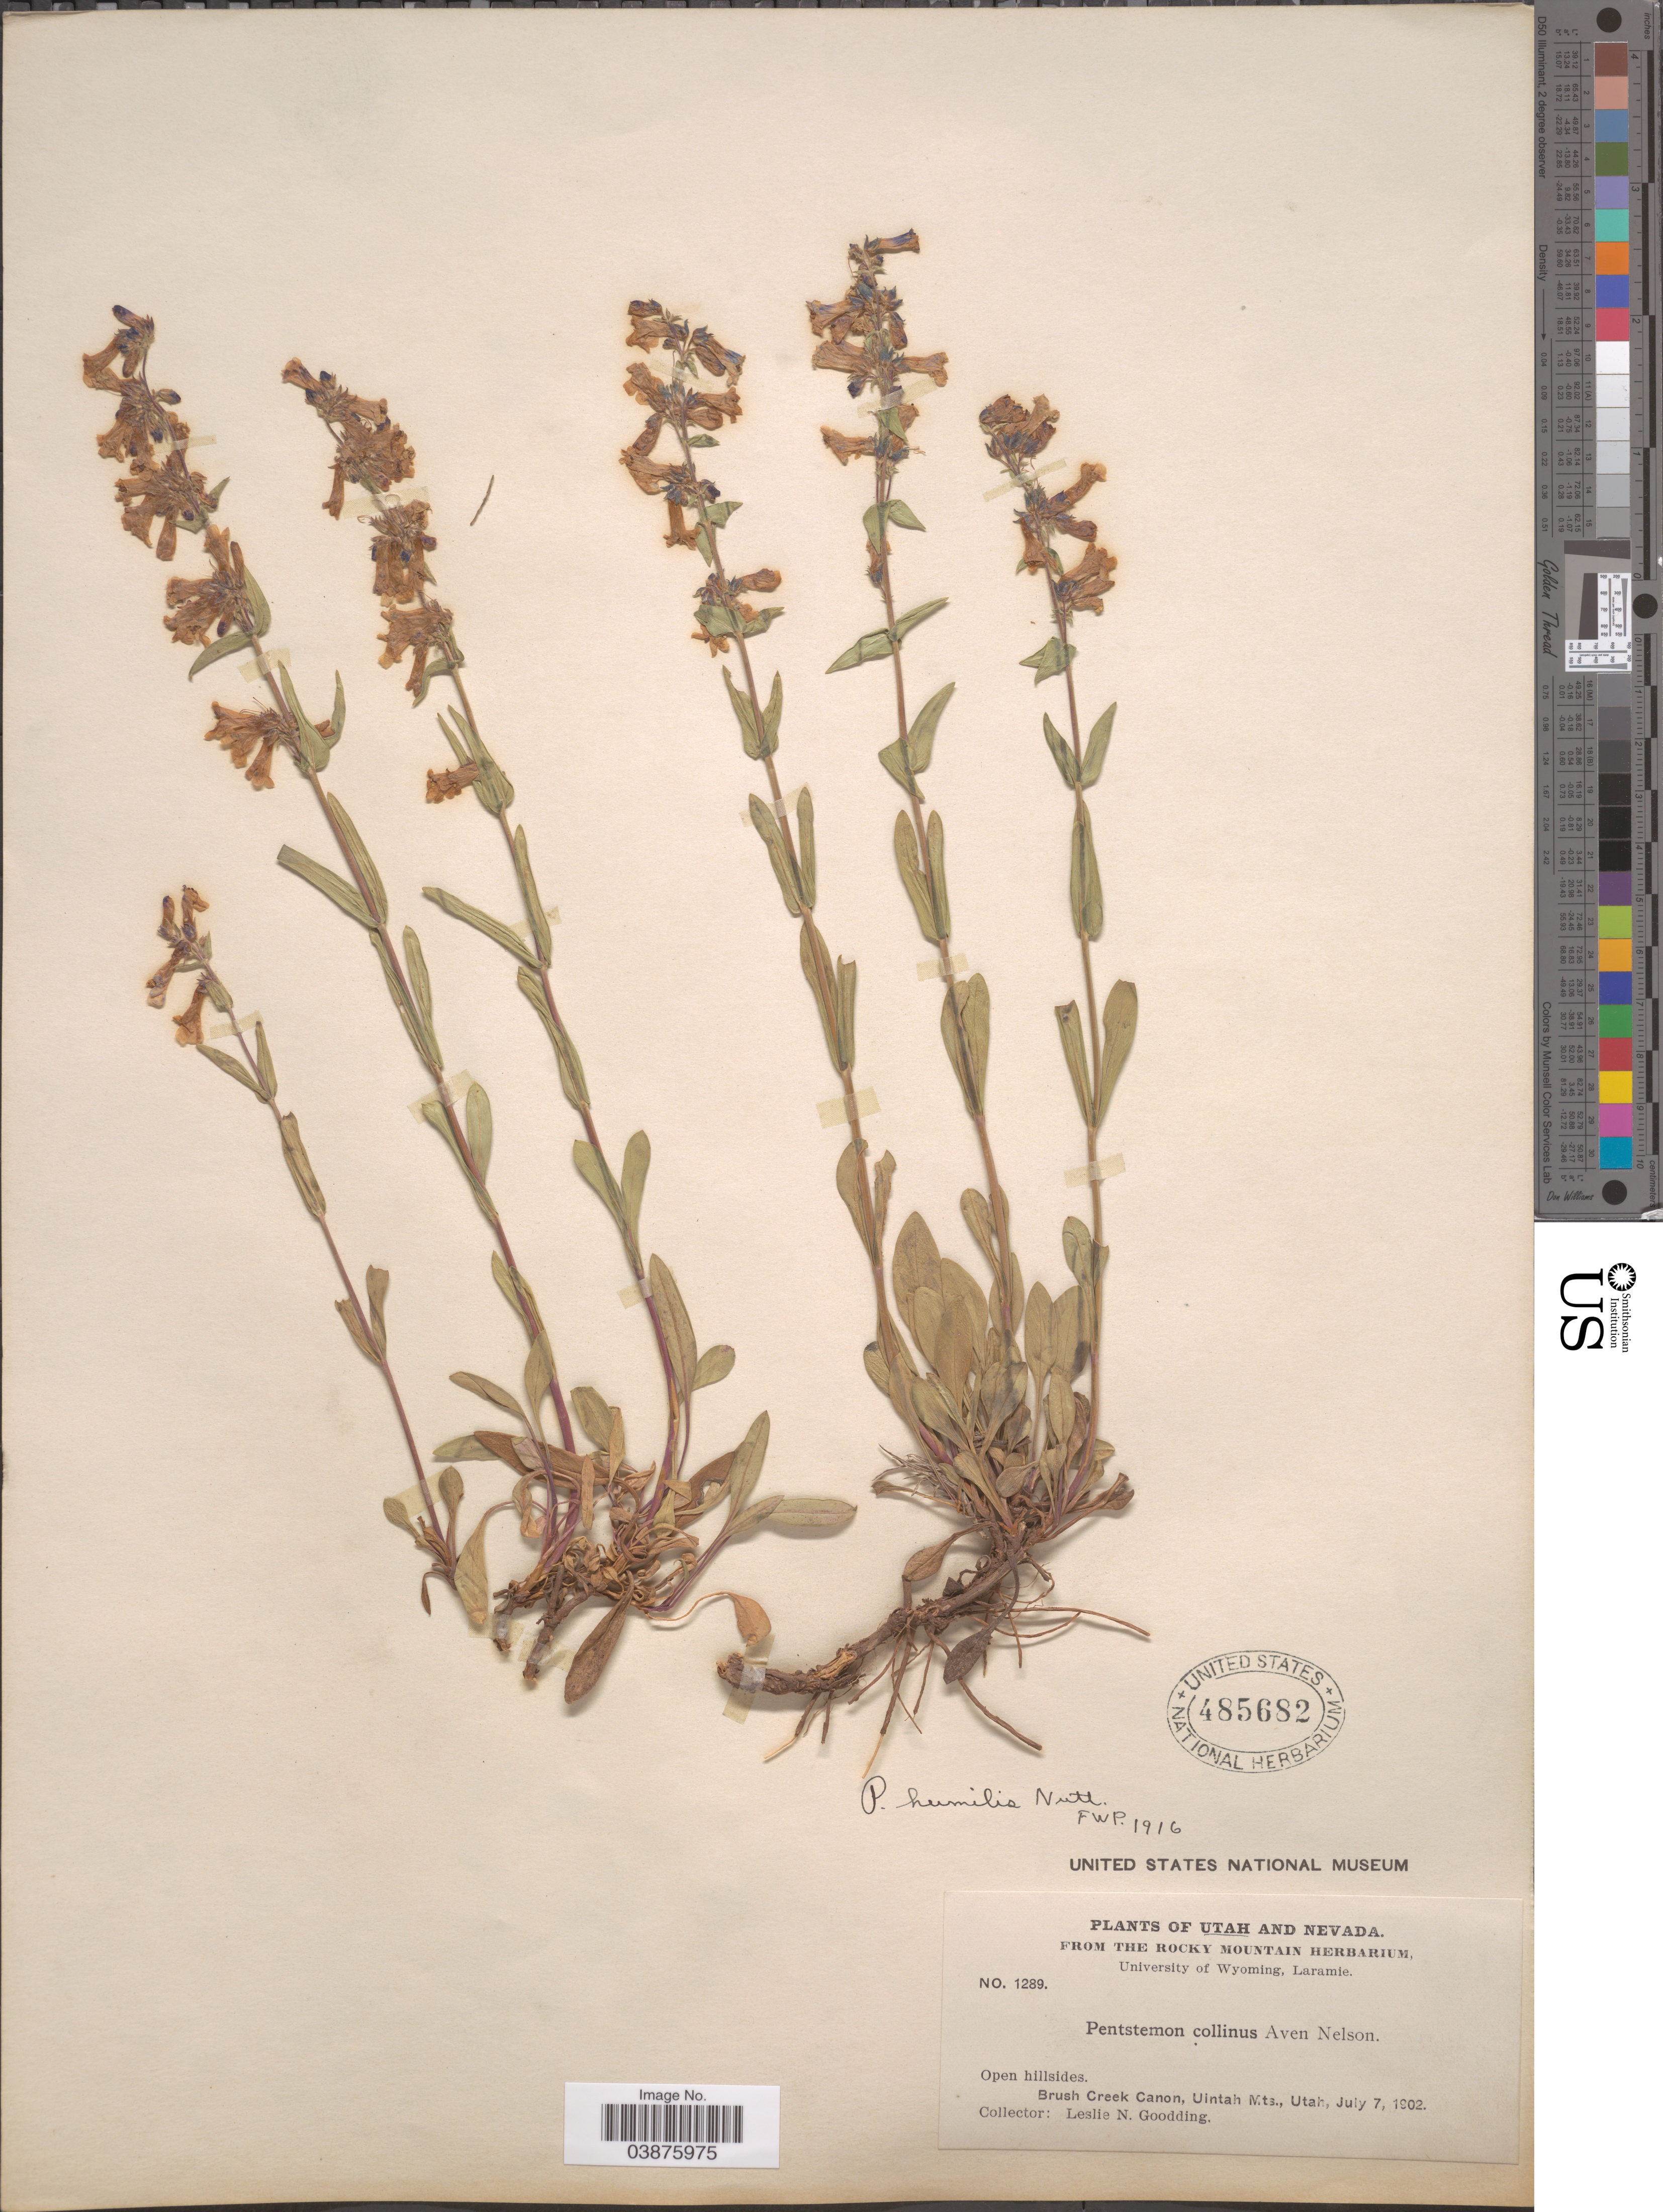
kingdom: Plantae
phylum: Tracheophyta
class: Magnoliopsida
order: Lamiales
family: Plantaginaceae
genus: Penstemon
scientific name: Penstemon humilis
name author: Nutt. ex A. Gray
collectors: L. N. Goodding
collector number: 1289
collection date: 1902-07-07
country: United States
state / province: Utah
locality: Brush Creek Canon, Uintah Mts.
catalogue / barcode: US 485682